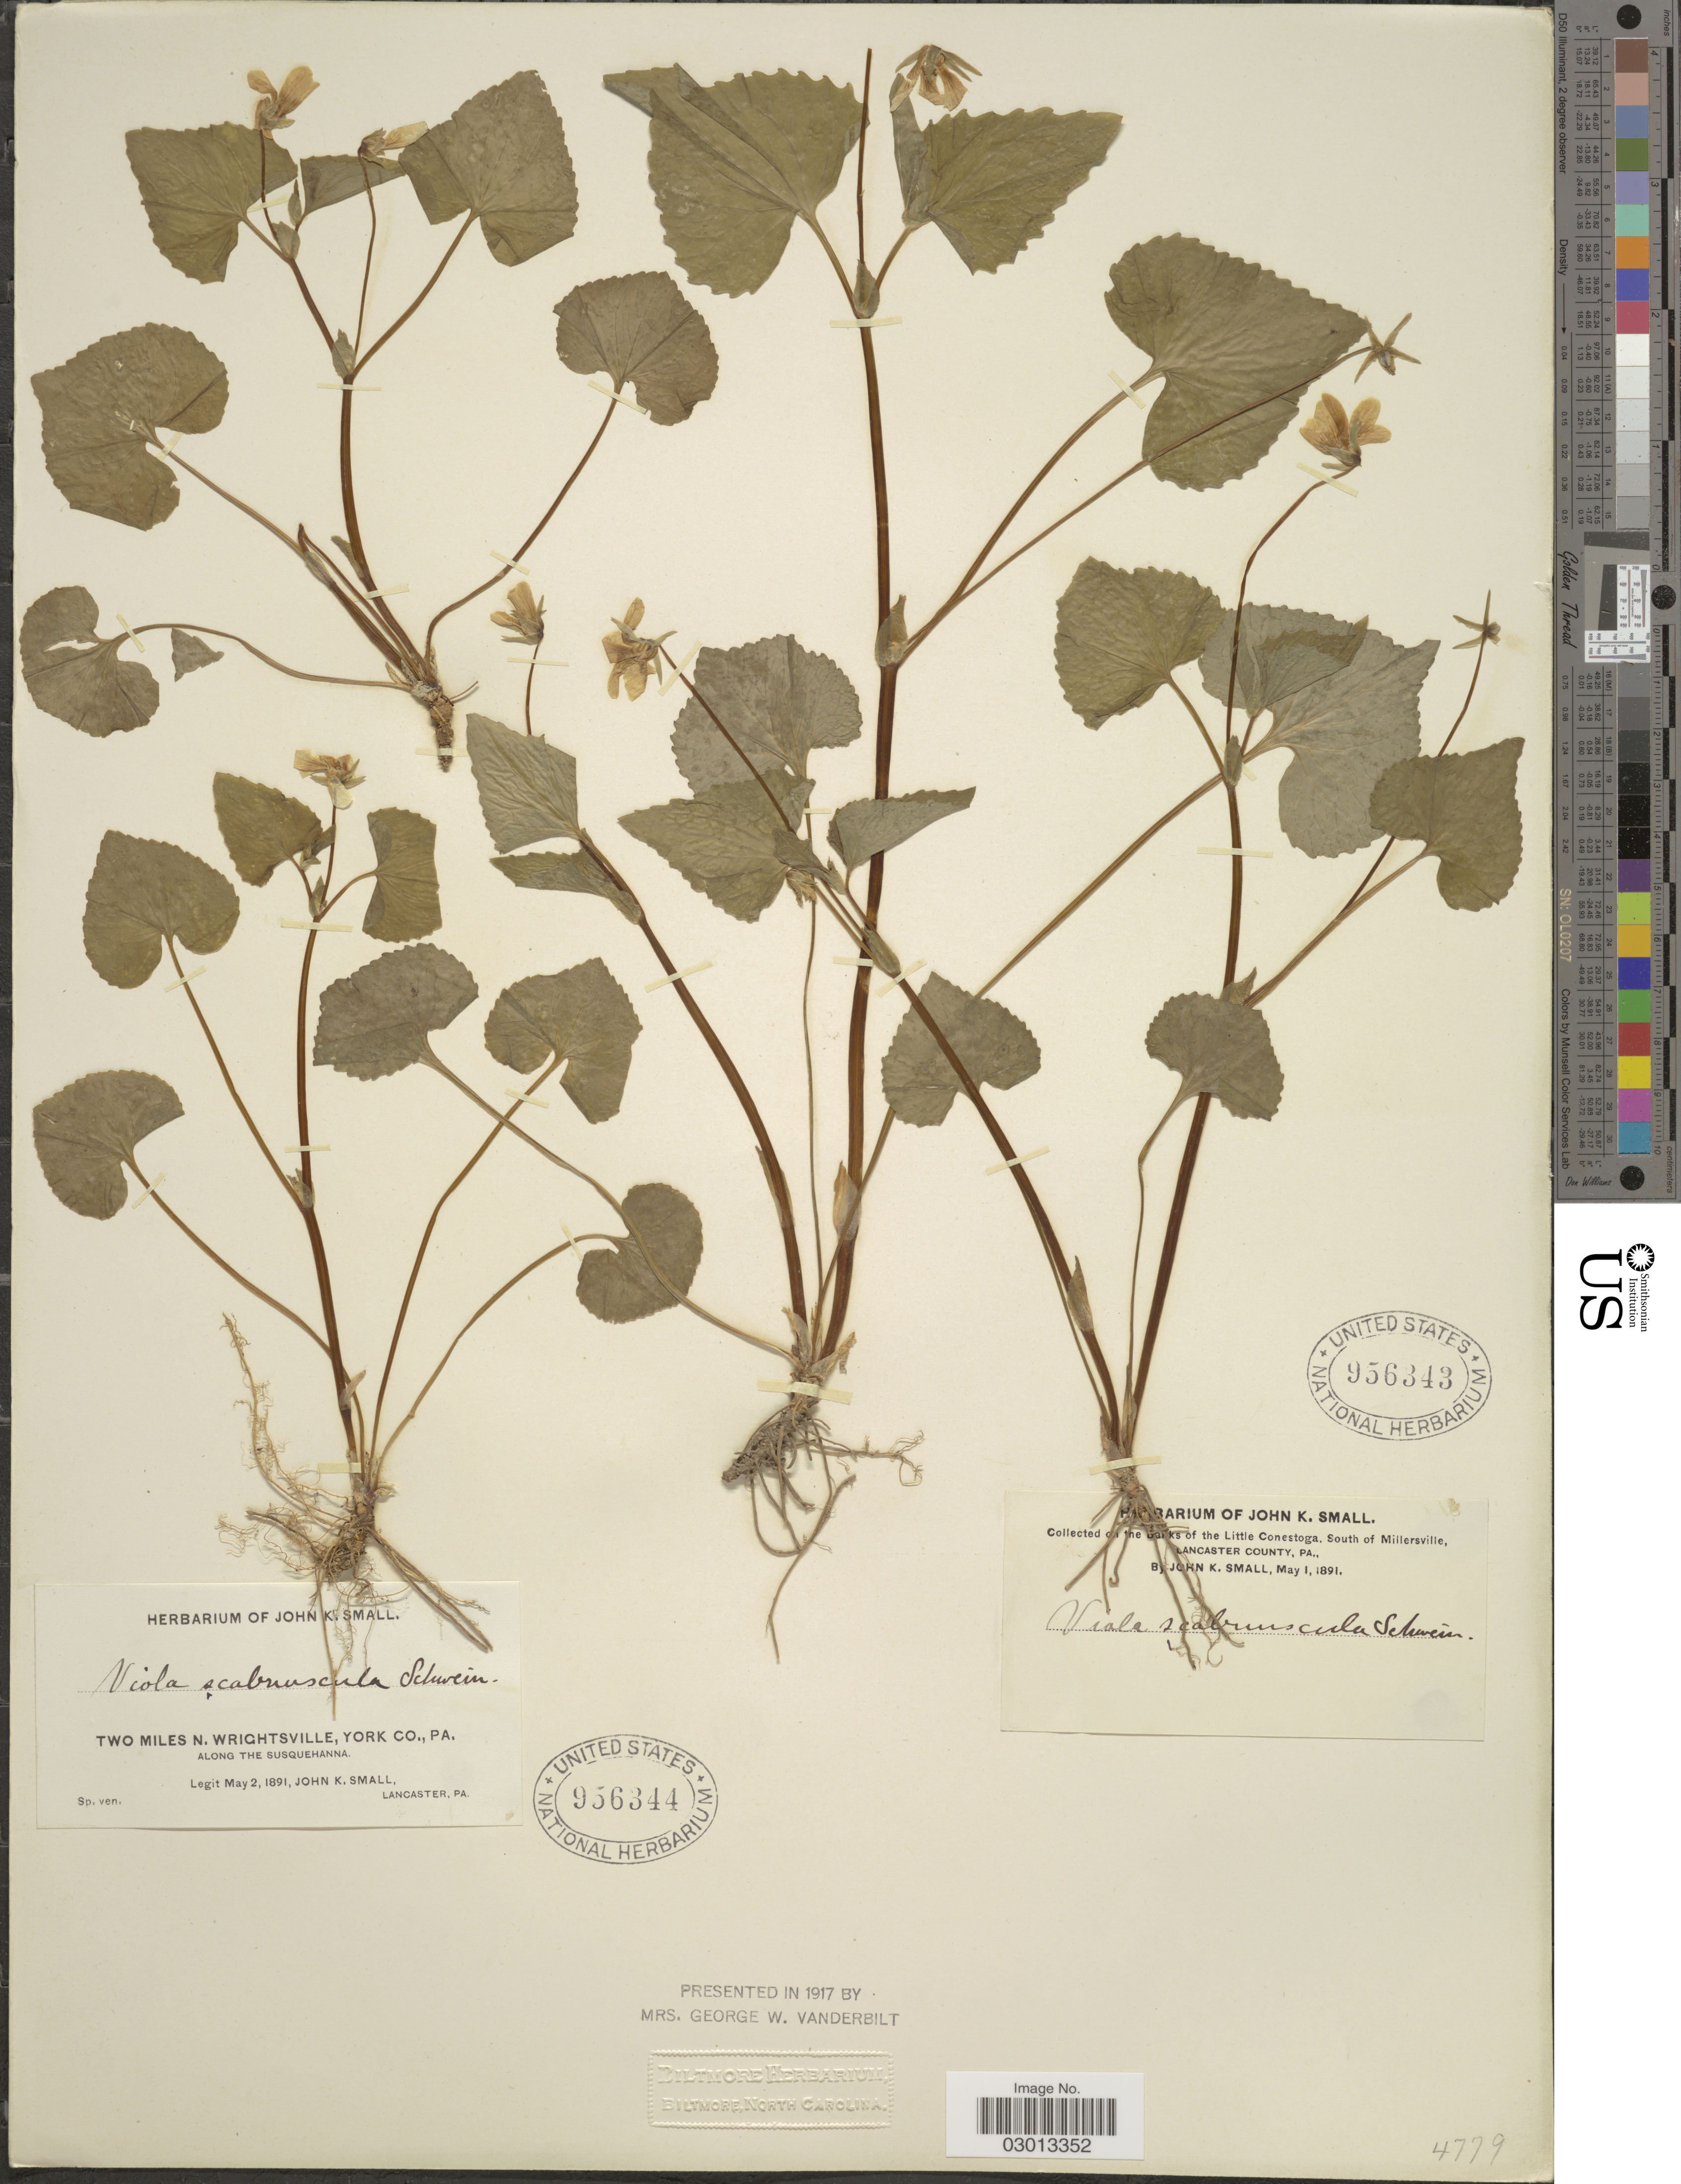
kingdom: Plantae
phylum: Tracheophyta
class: Magnoliopsida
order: Malpighiales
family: Violaceae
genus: Viola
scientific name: Viola pensylvanica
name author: Michx.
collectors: J. K. Small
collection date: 1891-05-02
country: United States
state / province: Pennsylvania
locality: Two miles N. Wrightsville, York Co. Along the Susquehanna.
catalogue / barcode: US 956344